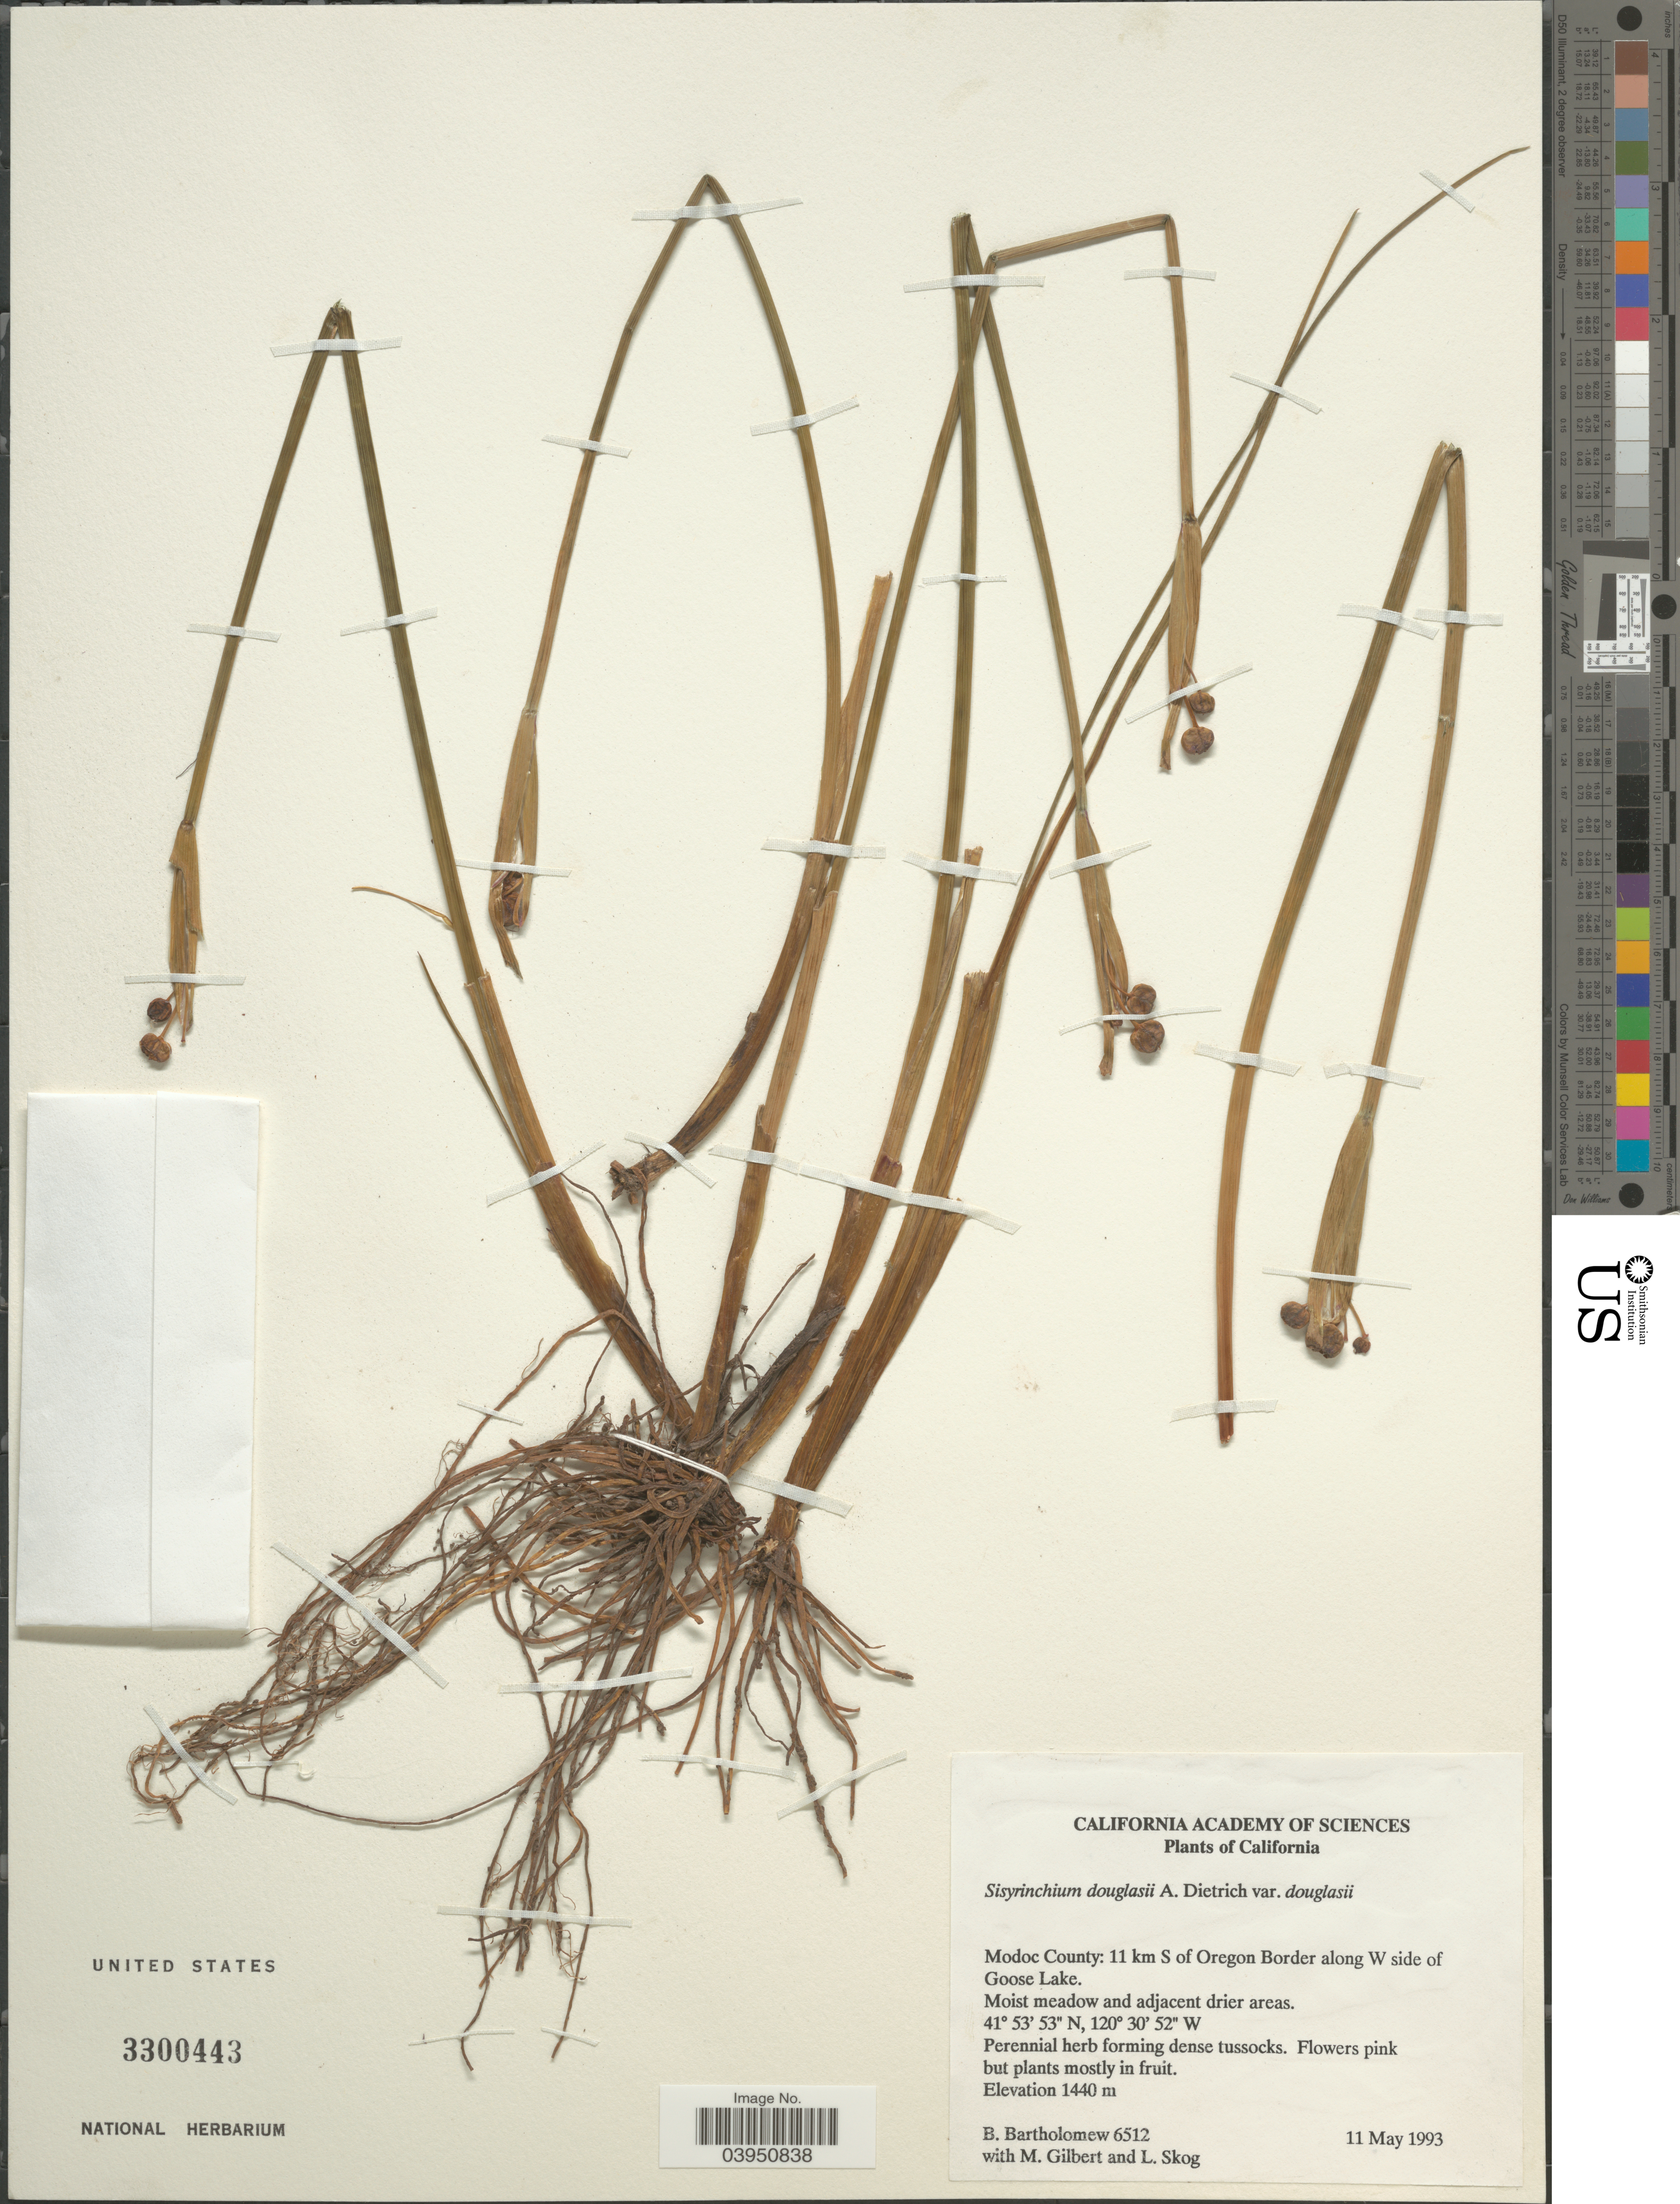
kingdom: Plantae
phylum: Tracheophyta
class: Liliopsida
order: Asparagales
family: Iridaceae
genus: Sisyrinchium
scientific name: Sisyrinchium douglasii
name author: A. Dietr.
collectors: B. Bartholomew, M. Gilbert & L. E. Skog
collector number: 6512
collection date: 1993-05-11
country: United States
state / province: California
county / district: Modoc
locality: Modoc County: 11 km S of Oregon Border along W side of Goose Lake.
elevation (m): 1440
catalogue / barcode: US 3300443